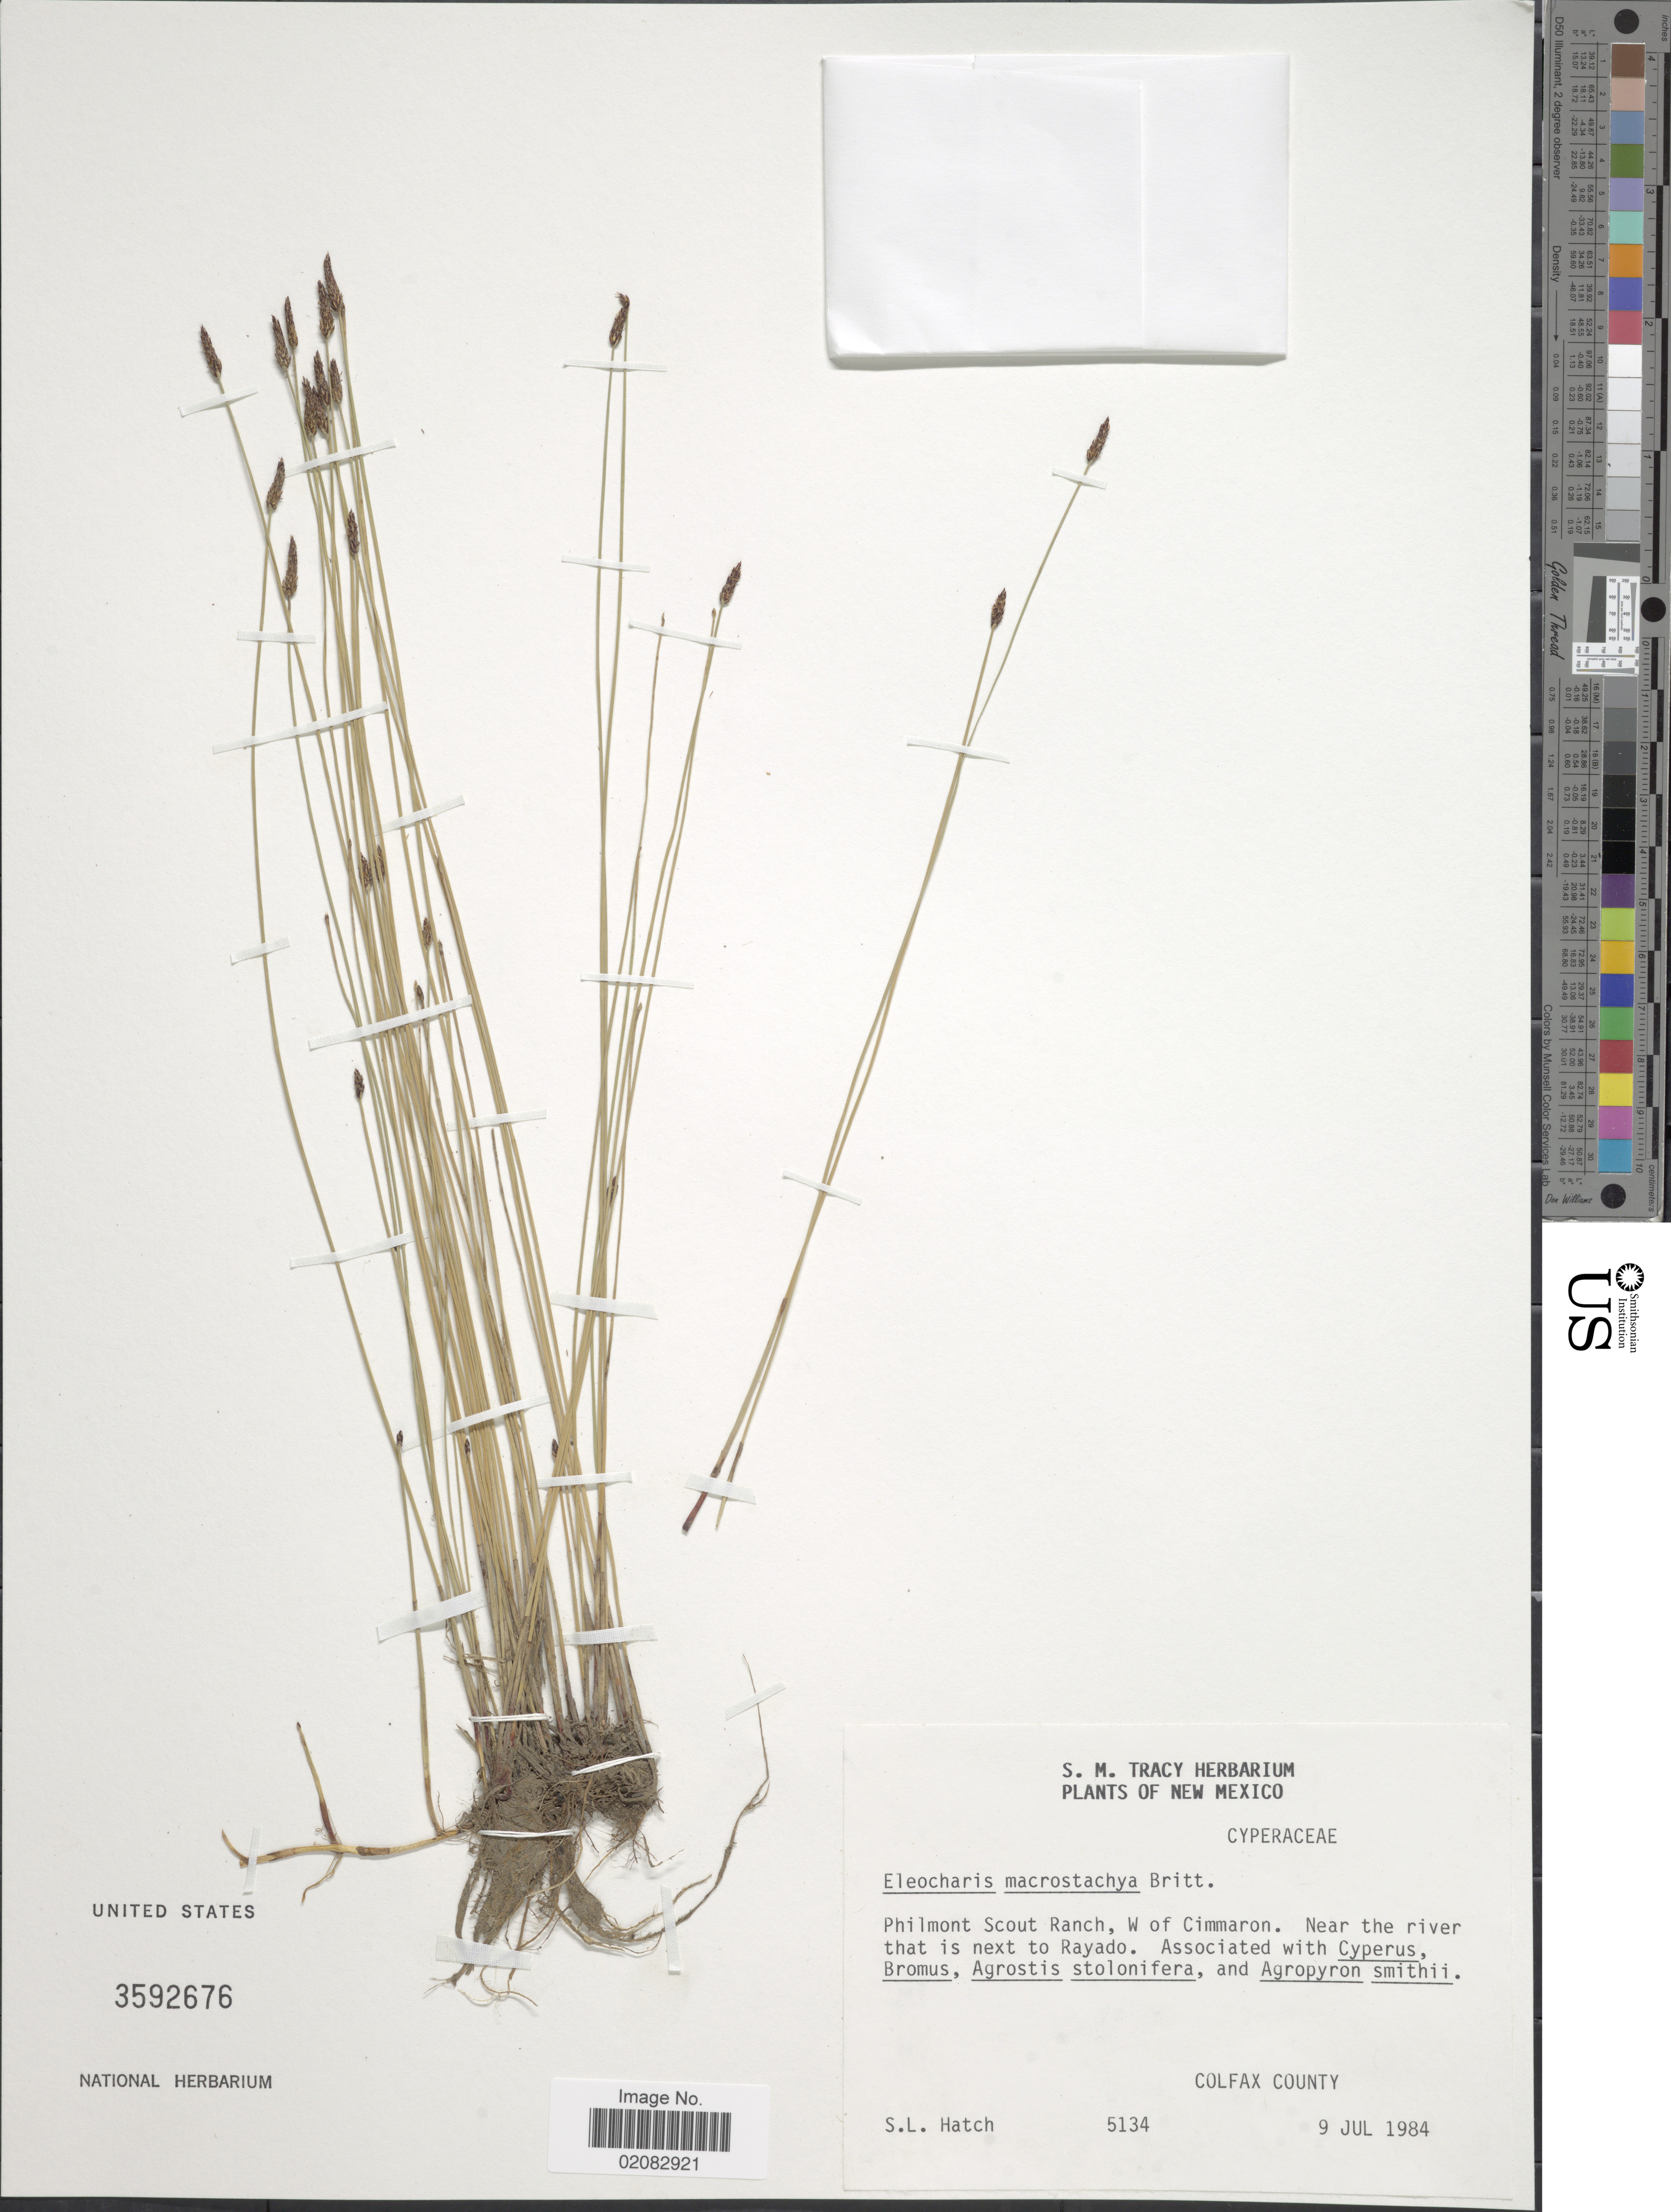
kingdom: Plantae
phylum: Tracheophyta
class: Liliopsida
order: Poales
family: Cyperaceae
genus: Eleocharis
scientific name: Eleocharis macrostachya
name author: Britton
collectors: S. Hatch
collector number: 5134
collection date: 1984-07-09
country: United States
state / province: New Mexico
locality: Philmount Scout Ranch, W of Cimmaron. Near the river that is next to Rayado, Colfax County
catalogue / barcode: US 3592676